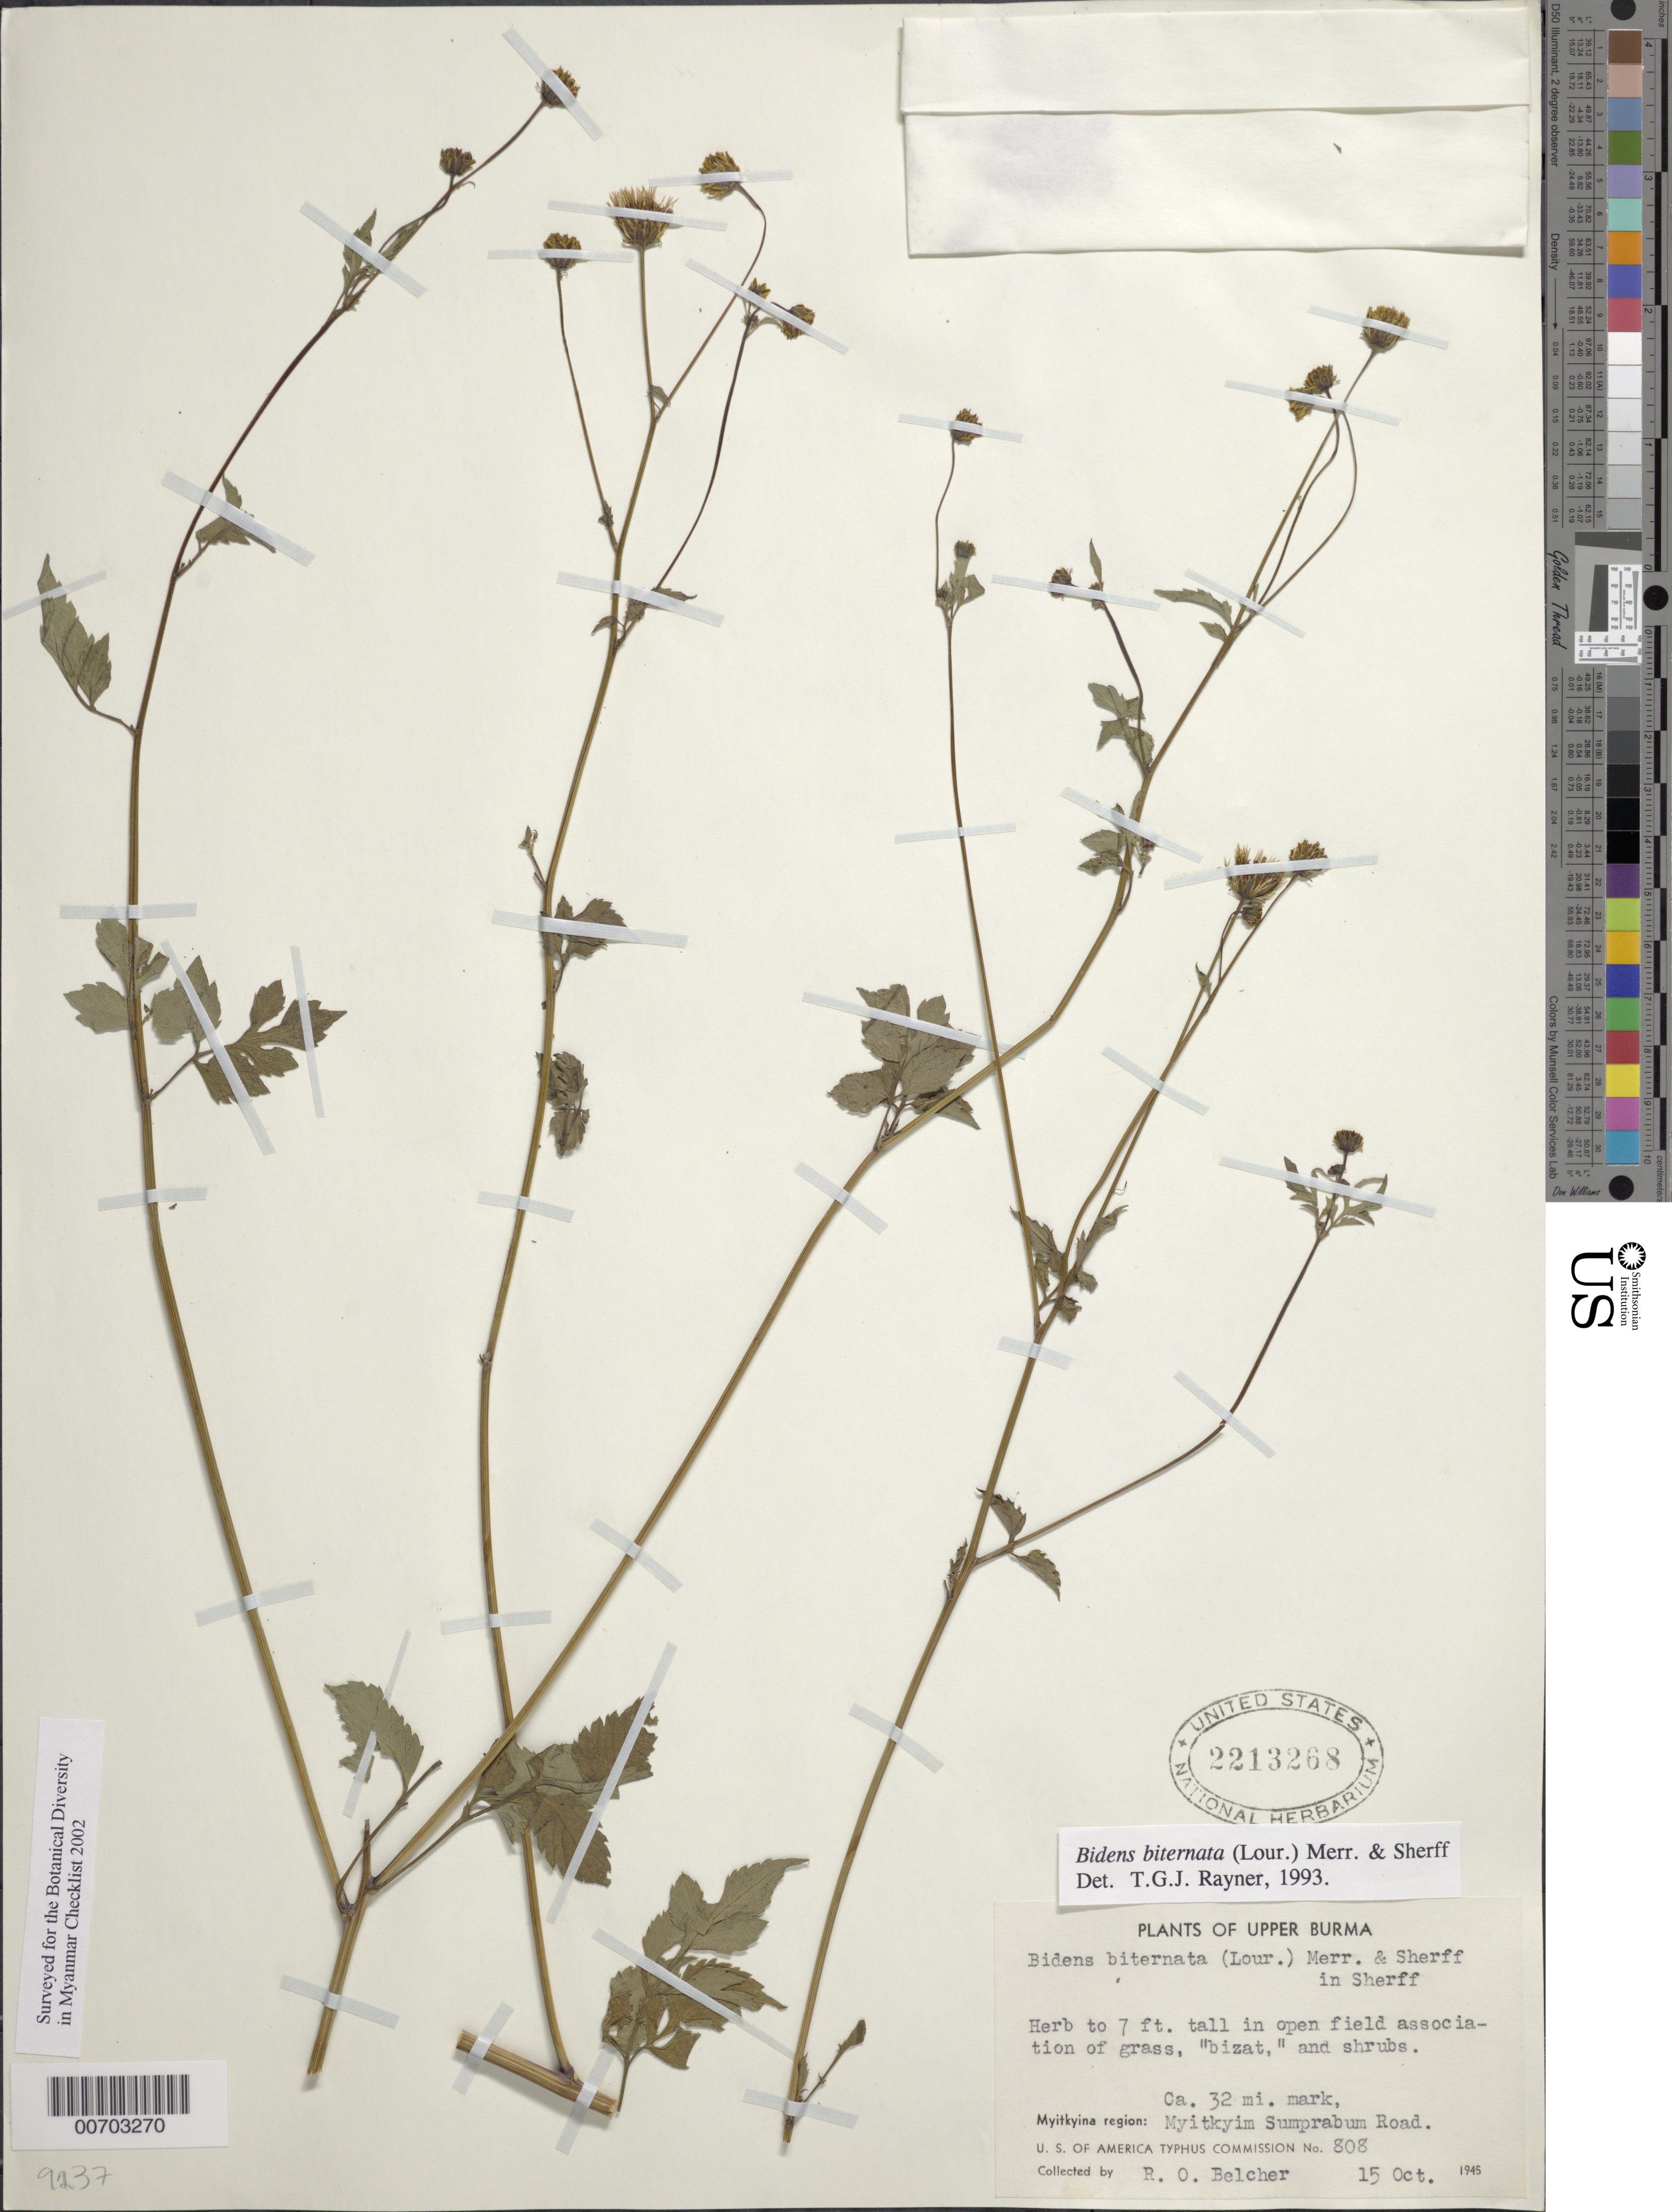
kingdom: Plantae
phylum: Tracheophyta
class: Magnoliopsida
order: Asterales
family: Asteraceae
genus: Bidens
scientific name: Bidens biternata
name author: (Lour.) Merr. & Sherff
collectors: R. Belcher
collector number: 808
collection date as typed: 15 Oct 1945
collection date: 1945-10-15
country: Myanmar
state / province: Kachin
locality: Myitkyina, 32 mi. mark on Myitkyina-Sumprabum Road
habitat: Open field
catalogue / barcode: US 2213268